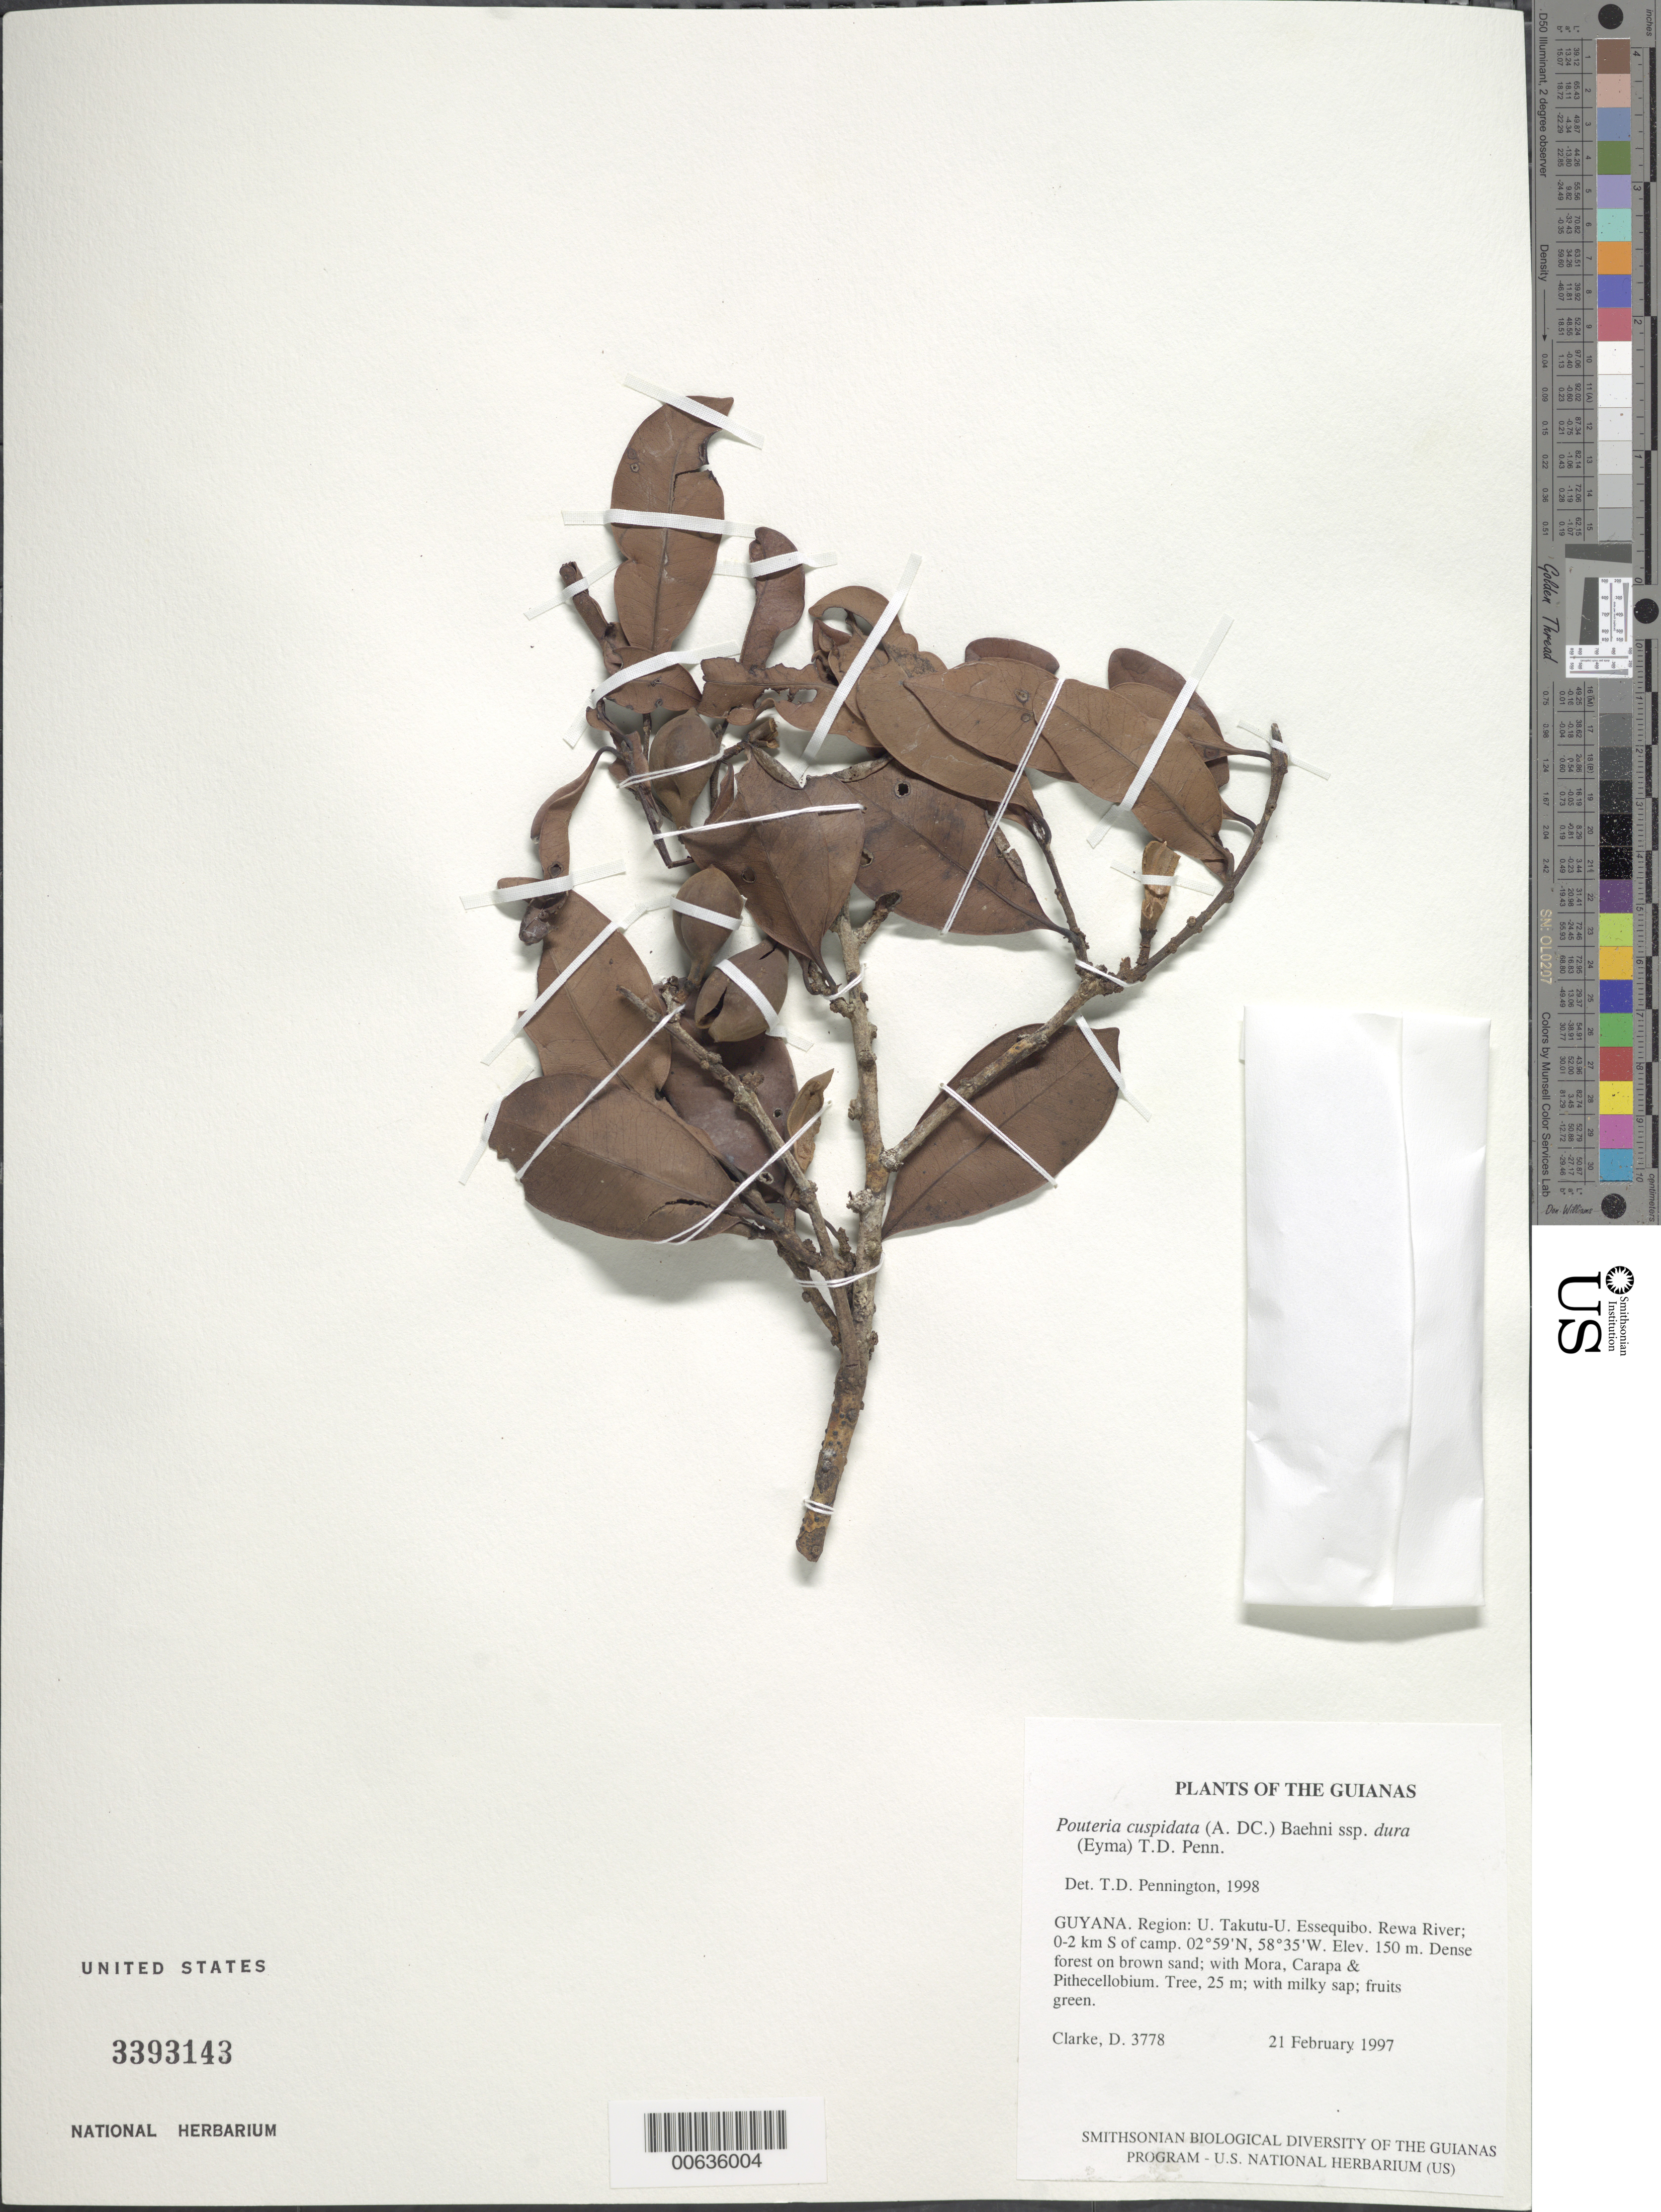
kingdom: Plantae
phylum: Tracheophyta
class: Magnoliopsida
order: Ericales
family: Sapotaceae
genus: Pouteria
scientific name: Pouteria cuspidata subsp. dura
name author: (Eyma) T.D. Penn.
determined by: Pennington, T. D., (K)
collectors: H. D. Clarke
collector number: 3778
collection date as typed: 21 February 1997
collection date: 1997-02-21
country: Guyana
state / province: U. Takutu-U. Essequibo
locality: Rewa River; 0-2 km S of camp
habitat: Dense forest on brown sand; with Mora, Carapa & Pithecellobium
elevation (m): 150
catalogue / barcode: US 3393143